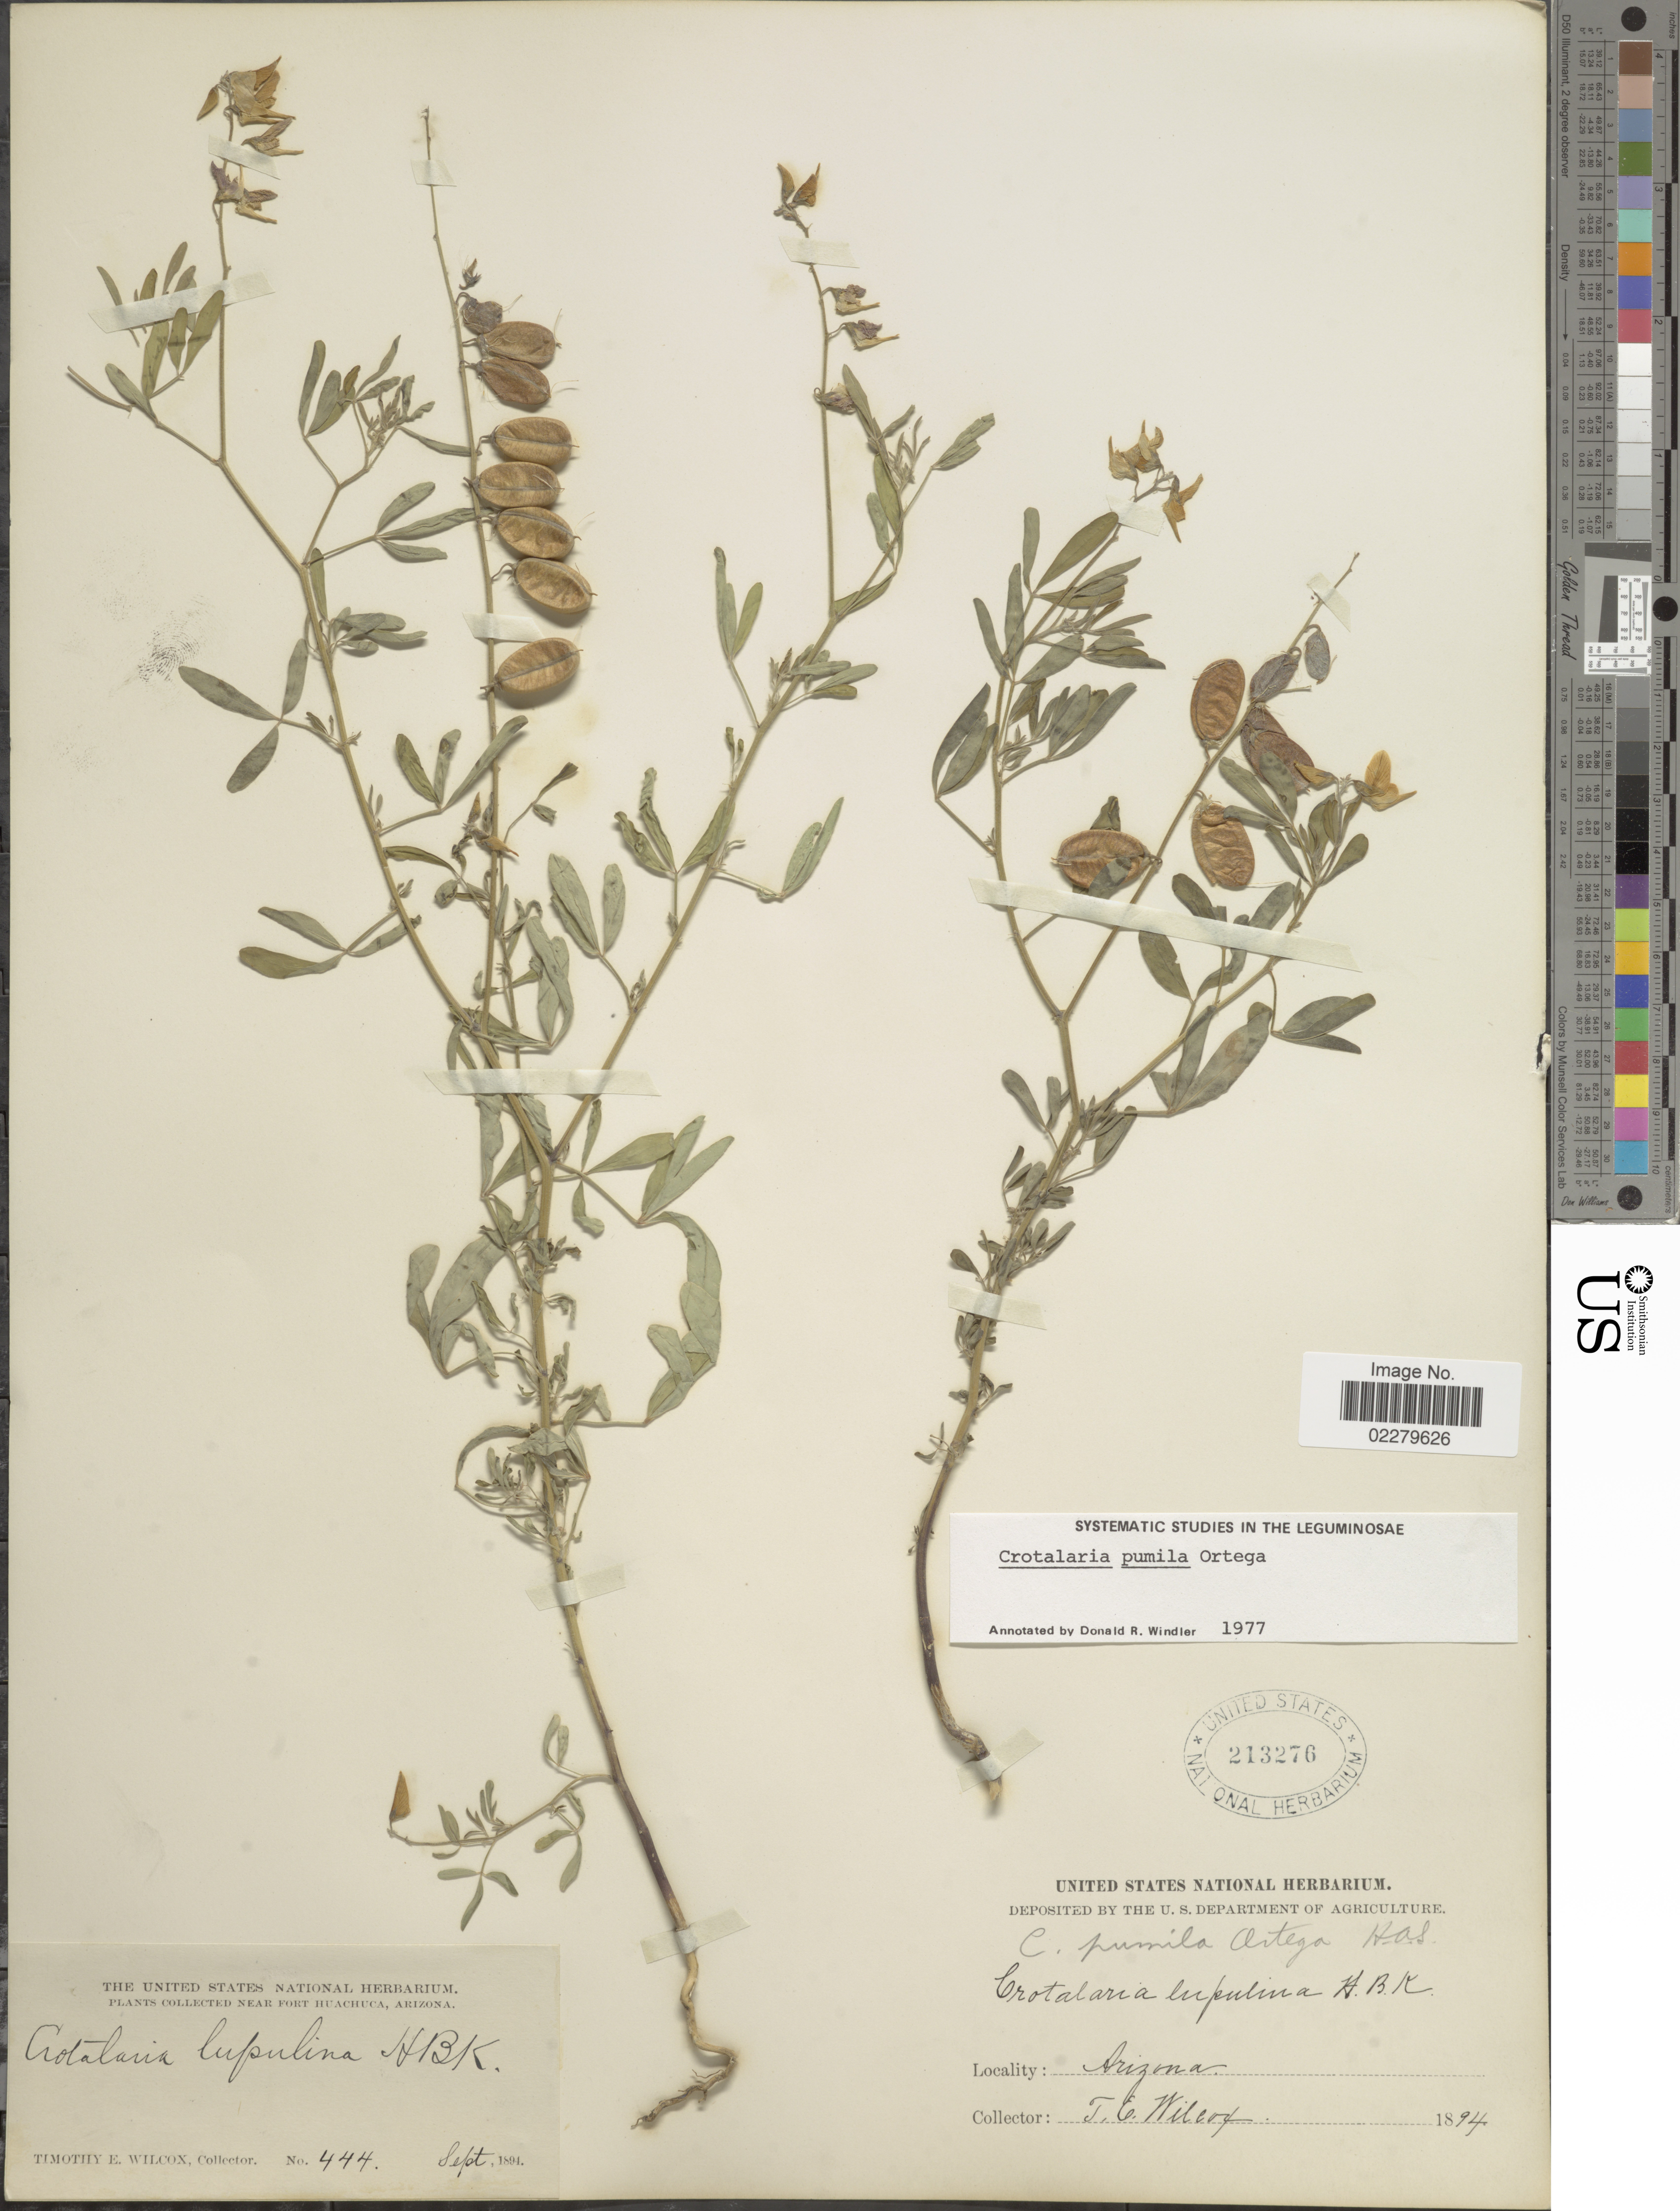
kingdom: Plantae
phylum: Tracheophyta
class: Magnoliopsida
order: Fabales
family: Fabaceae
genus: Crotalaria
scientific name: Crotalaria pumila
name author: Ortega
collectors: T. E. Wilcox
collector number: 444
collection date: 1894-09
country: United States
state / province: Arizona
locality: Near Fort Huachuca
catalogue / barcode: US 213276